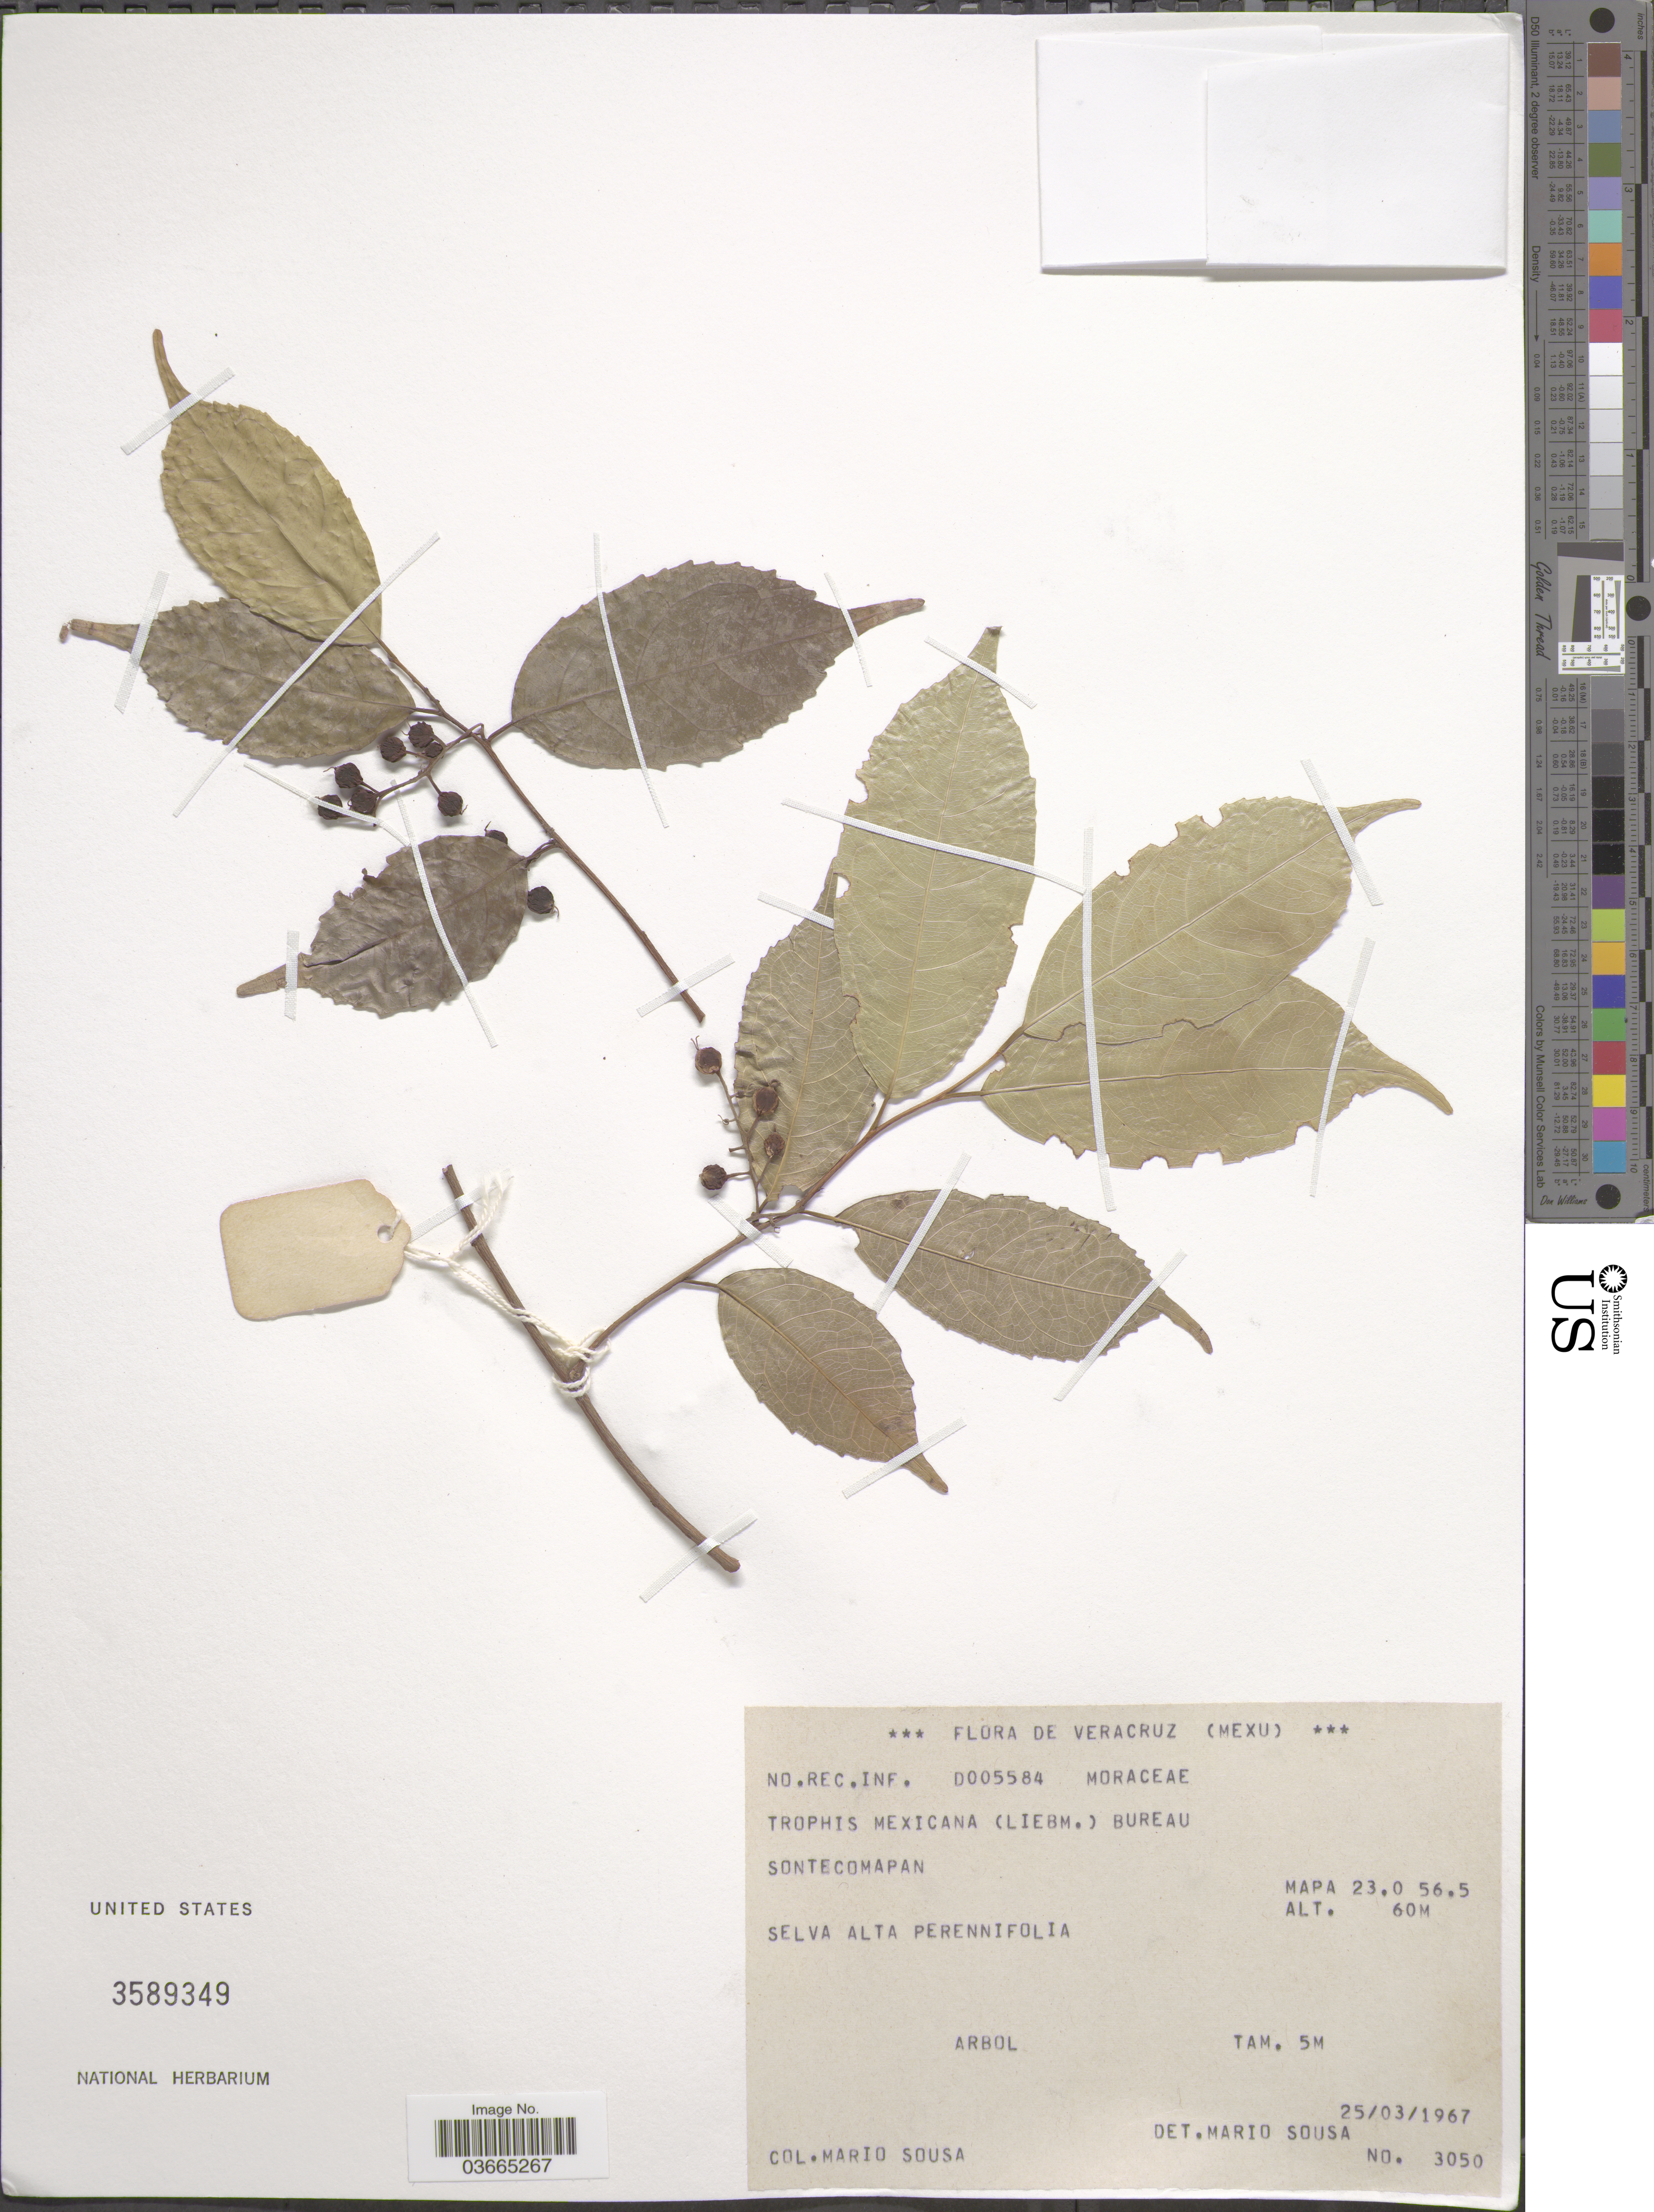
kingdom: Plantae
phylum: Tracheophyta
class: Magnoliopsida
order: Rosales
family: Moraceae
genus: Trophis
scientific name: Trophis mexicana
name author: (Liebm.) Bureau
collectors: M. Sousa S.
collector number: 3050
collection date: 1967-03-25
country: Mexico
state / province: Veracruz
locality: Veracruz. Selva Alta Perennifolia. Mapa 23.0 56.5.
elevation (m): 60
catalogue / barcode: US 3589349